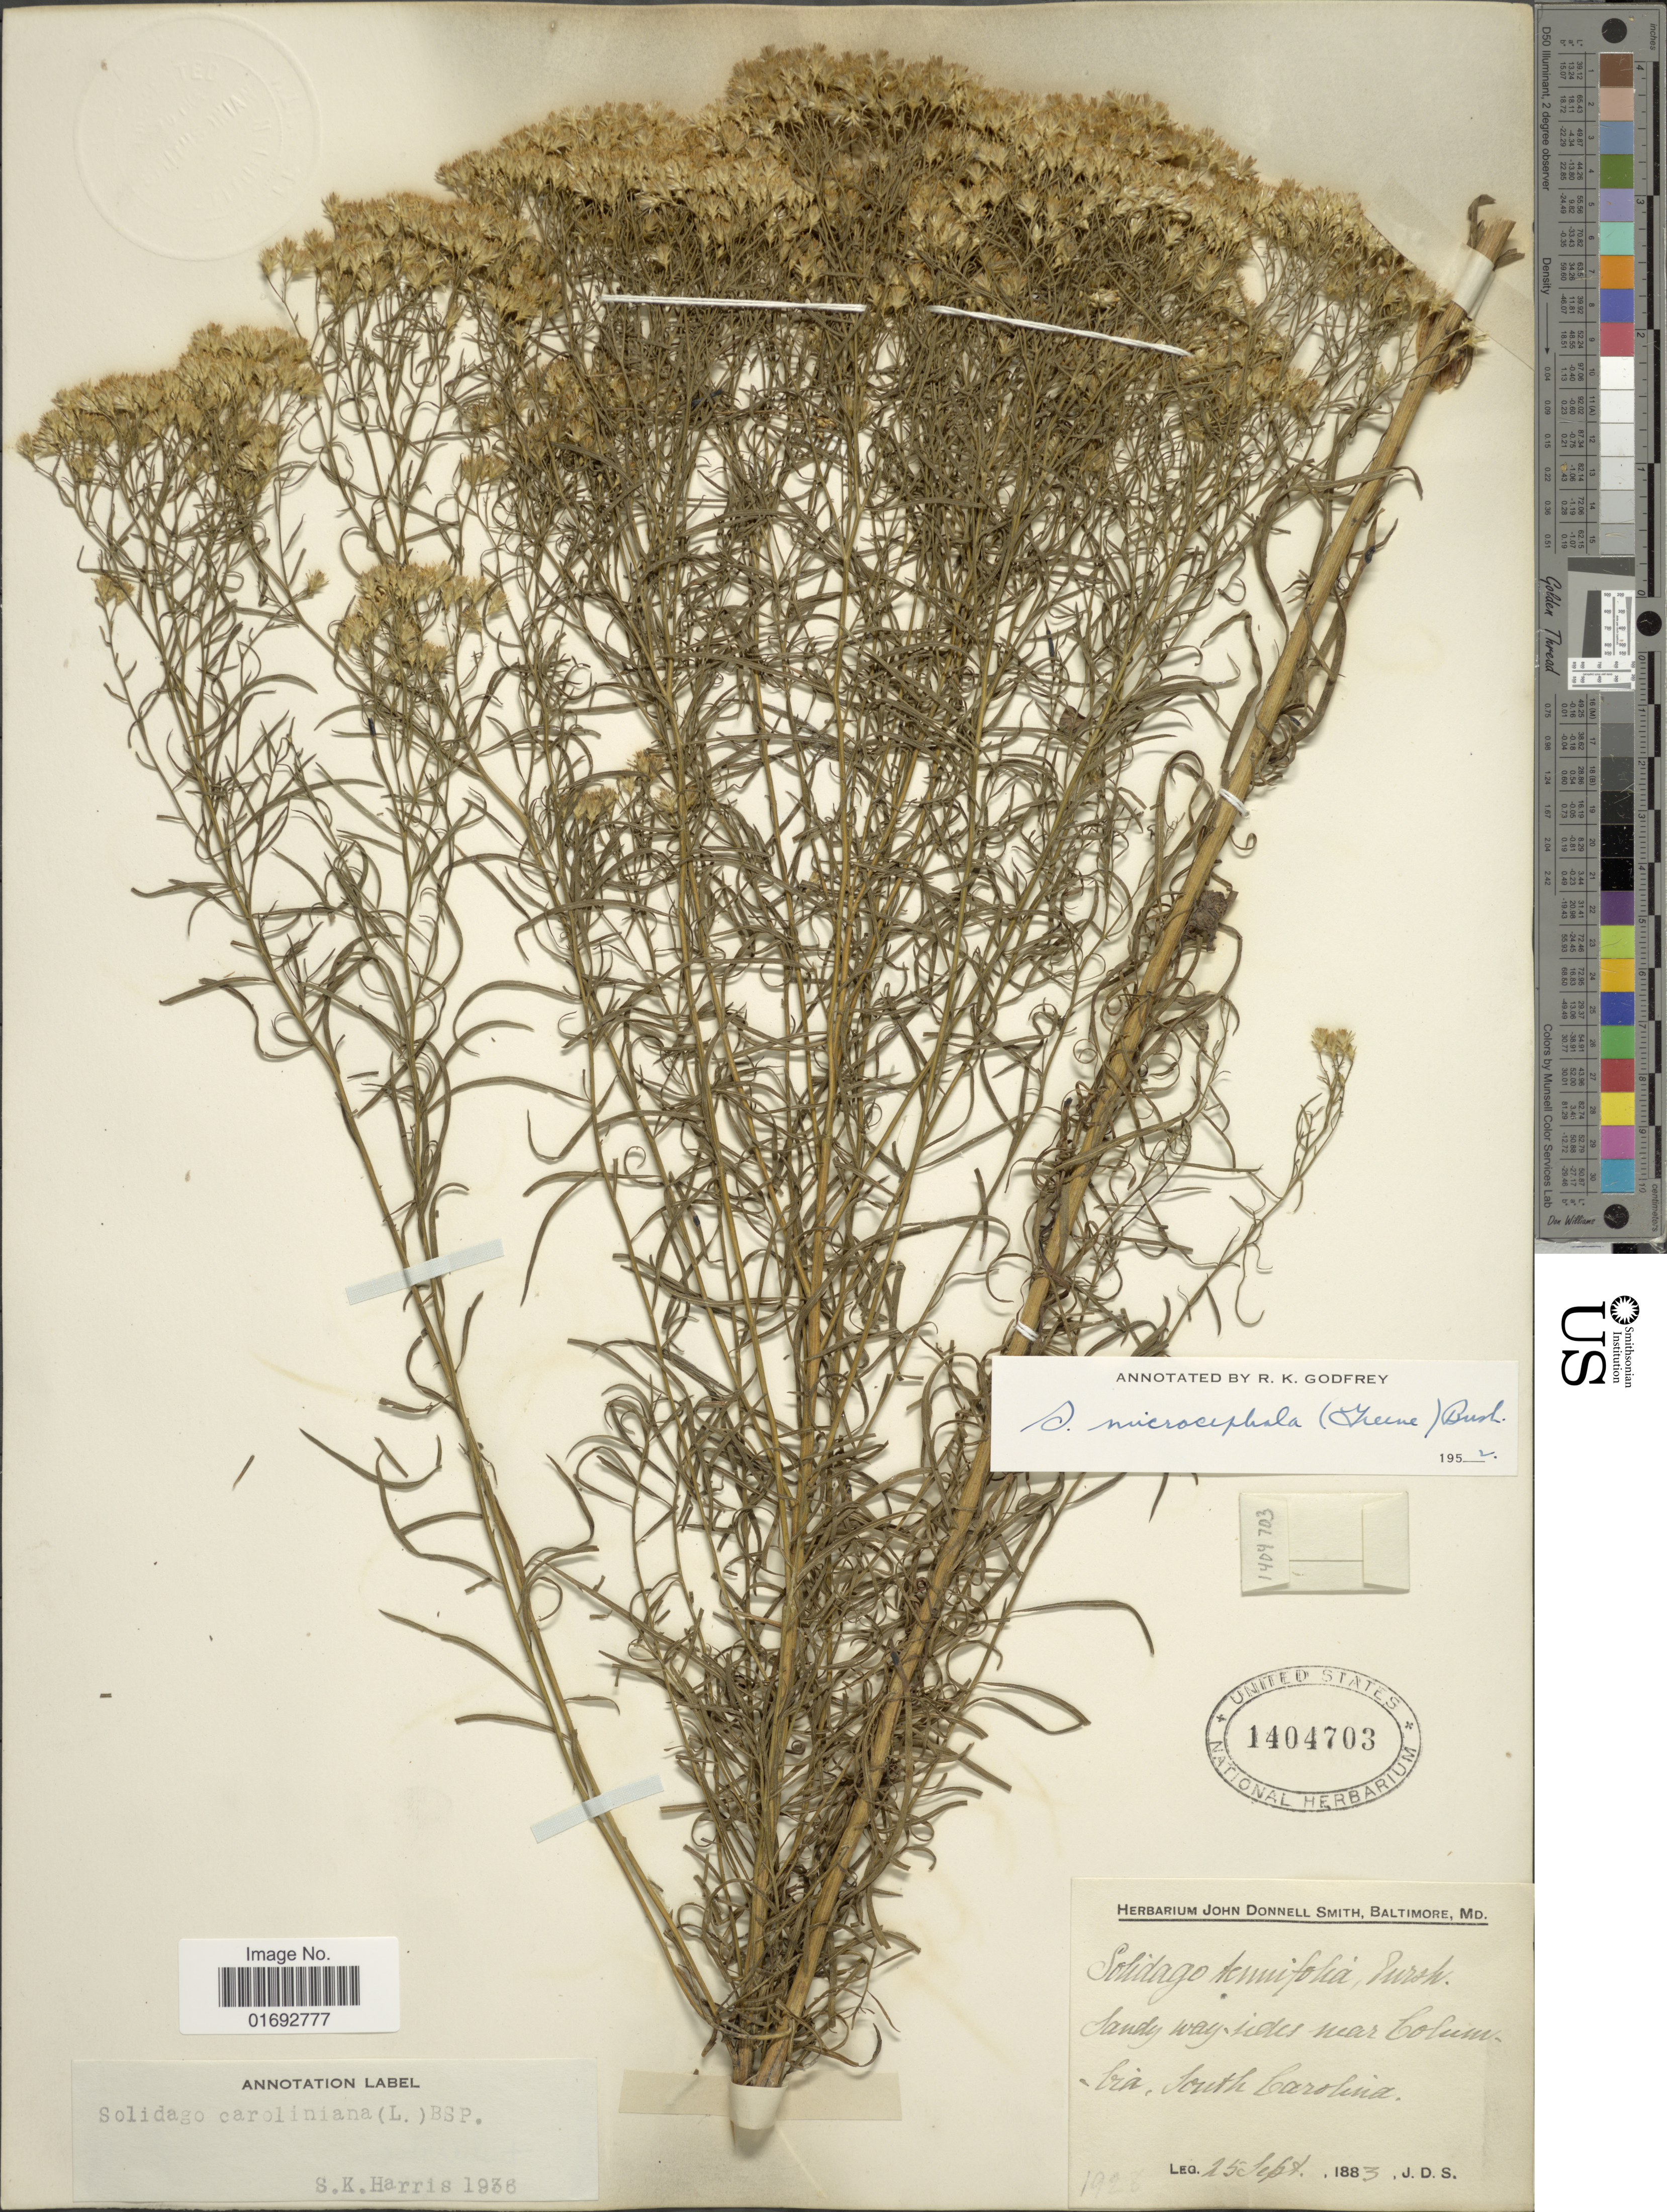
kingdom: Plantae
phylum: Tracheophyta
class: Magnoliopsida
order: Asterales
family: Asteraceae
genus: Euthamia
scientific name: Euthamia tenuifolia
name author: (Pursh) Nutt.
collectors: J. Donnell Smith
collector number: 1928*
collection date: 1883-09-25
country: United States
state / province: South Carolina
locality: Near Columbia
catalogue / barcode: US 1404703